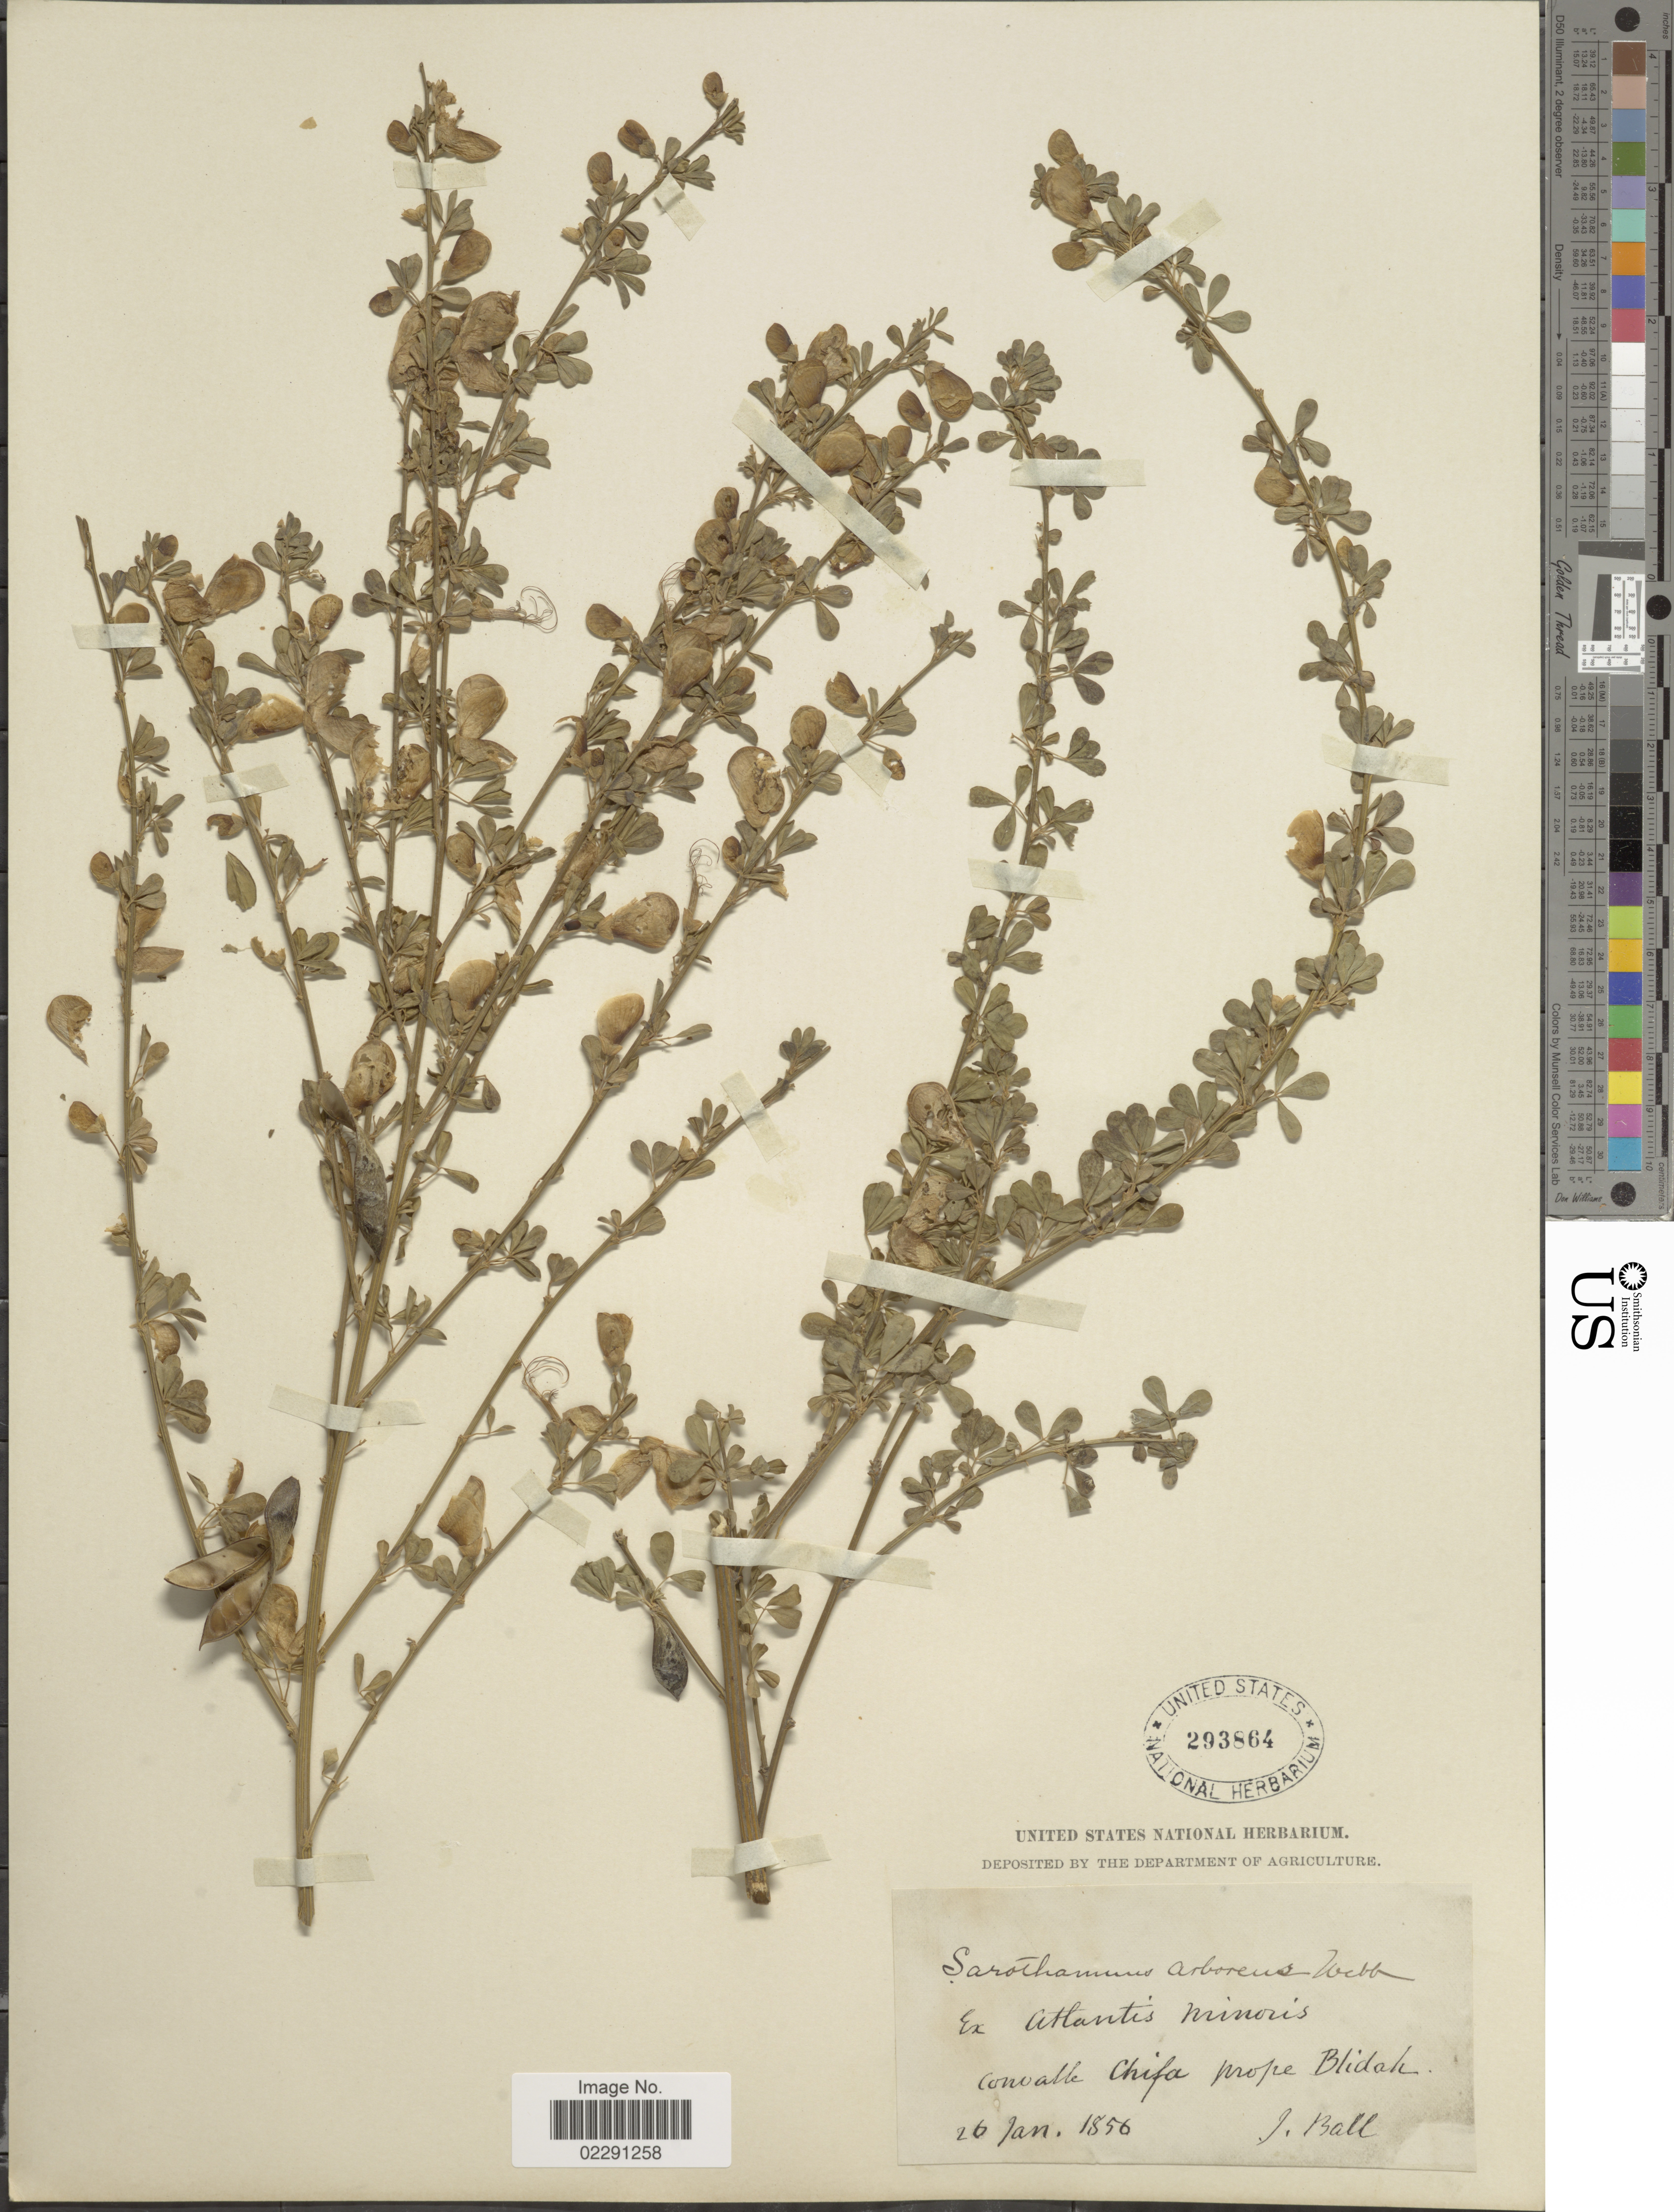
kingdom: Plantae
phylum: Tracheophyta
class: Magnoliopsida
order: Fabales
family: Fabaceae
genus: Cytisus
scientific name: Cytisus arboreus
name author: (Desf.) DC.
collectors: J. Ball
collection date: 1856-01-26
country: Algeria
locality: Ex Atlantis minoris, convalle Chifa prope Blidah.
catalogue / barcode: US 293864